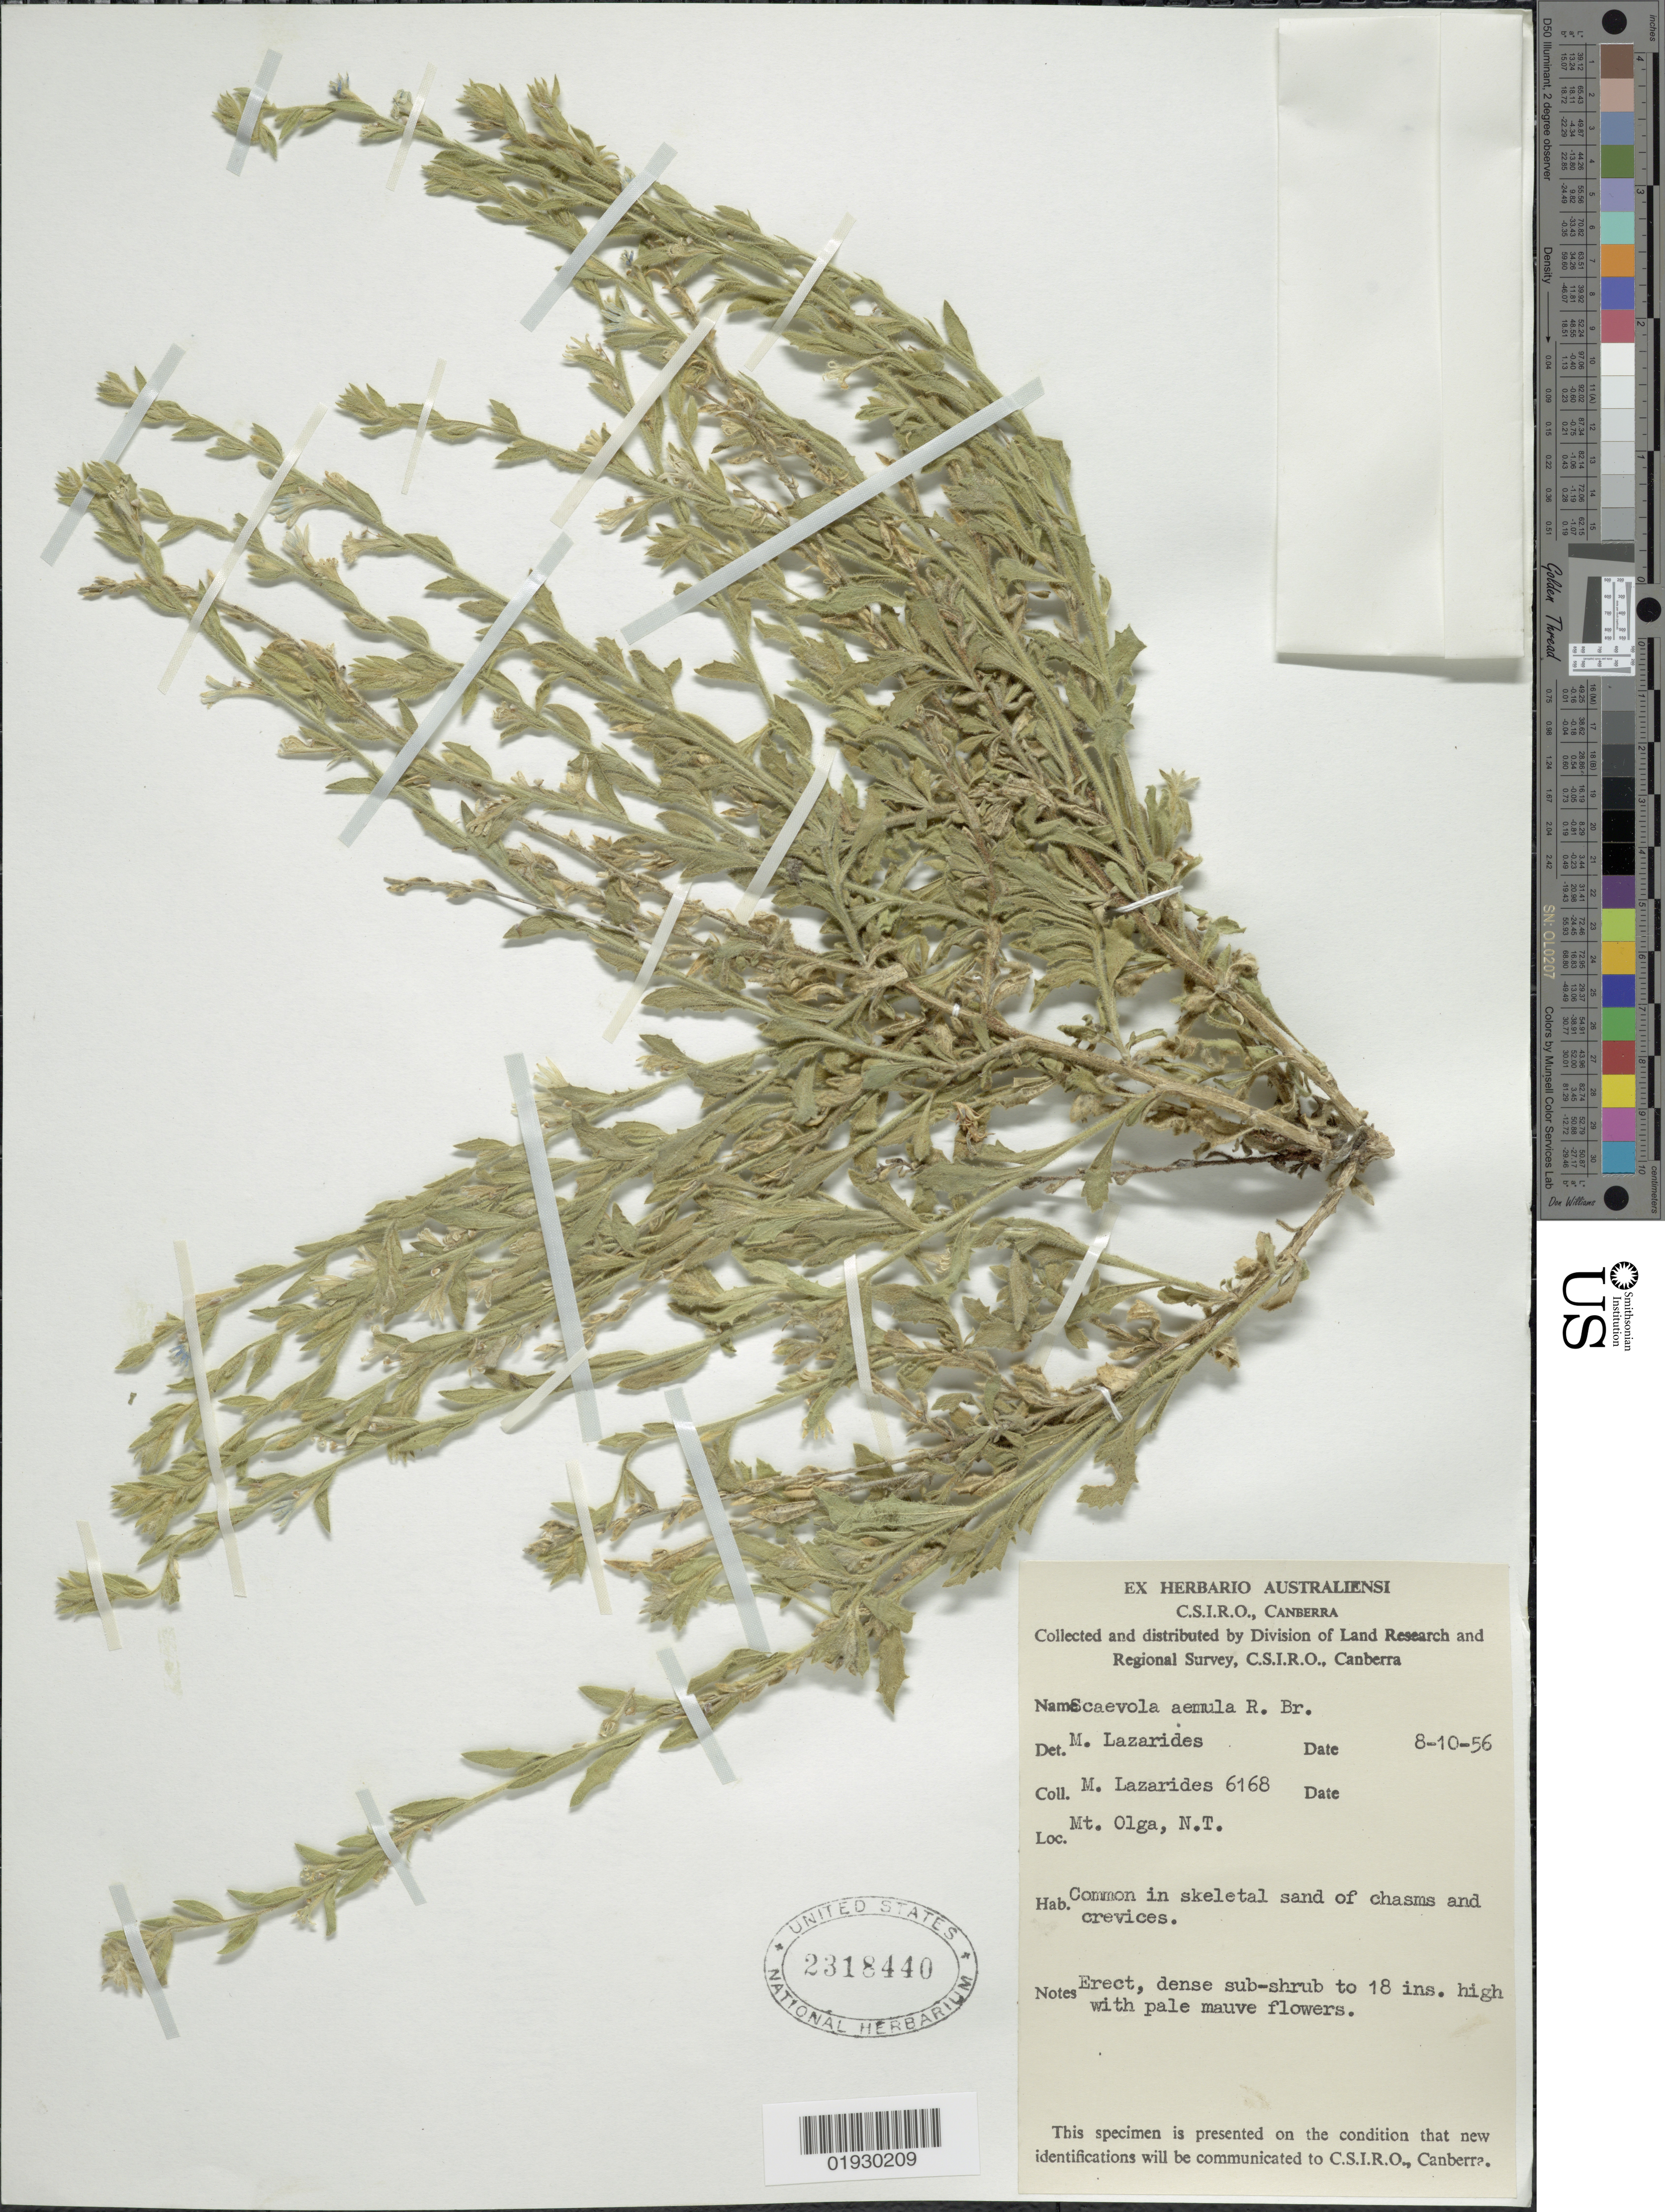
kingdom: Plantae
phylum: Tracheophyta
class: Magnoliopsida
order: Asterales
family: Goodeniaceae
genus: Scaevola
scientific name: Scaevola aemula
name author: R. Br.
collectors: M. Lazarides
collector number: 6168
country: Australia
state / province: Northern Territory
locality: Mt. Olga, N.T.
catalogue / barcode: US 2318440